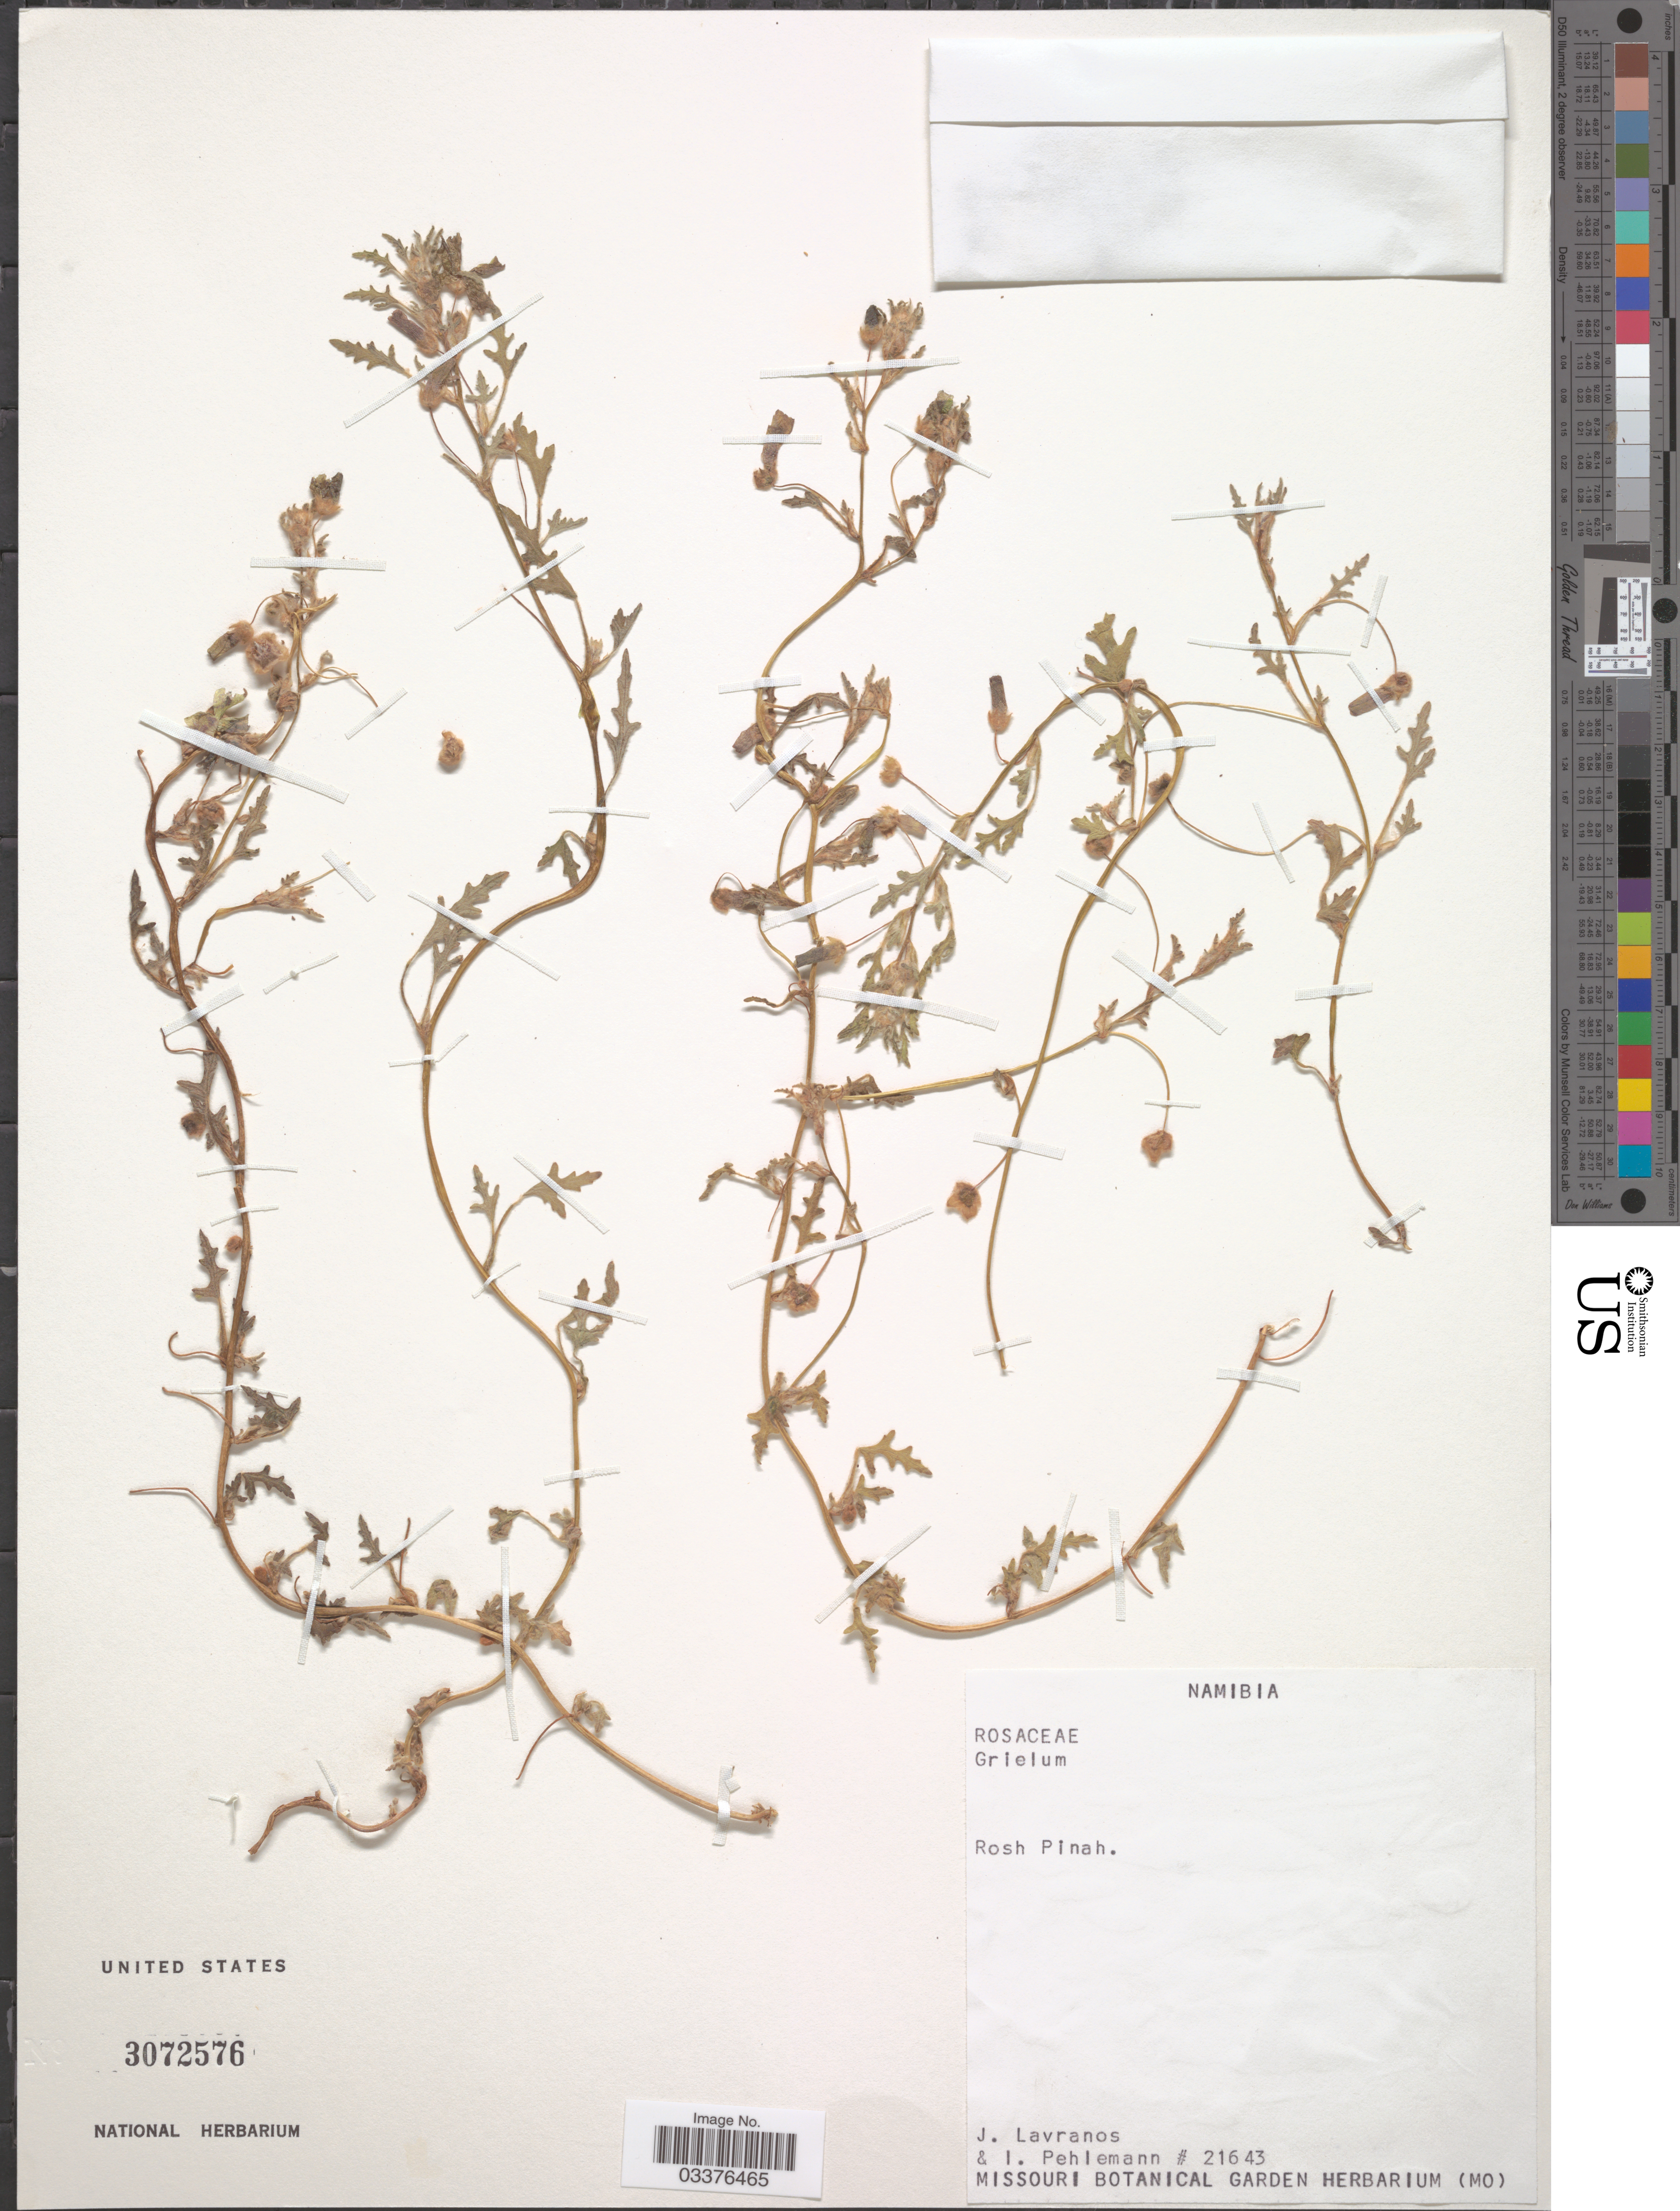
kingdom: Plantae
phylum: Tracheophyta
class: Magnoliopsida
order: Malvales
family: Neuradaceae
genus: Grielum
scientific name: Grielum sp.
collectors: J. Lavranos & I. Pehlemann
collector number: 21643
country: Namibia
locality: Rosh Pinah.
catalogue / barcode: US 3072576